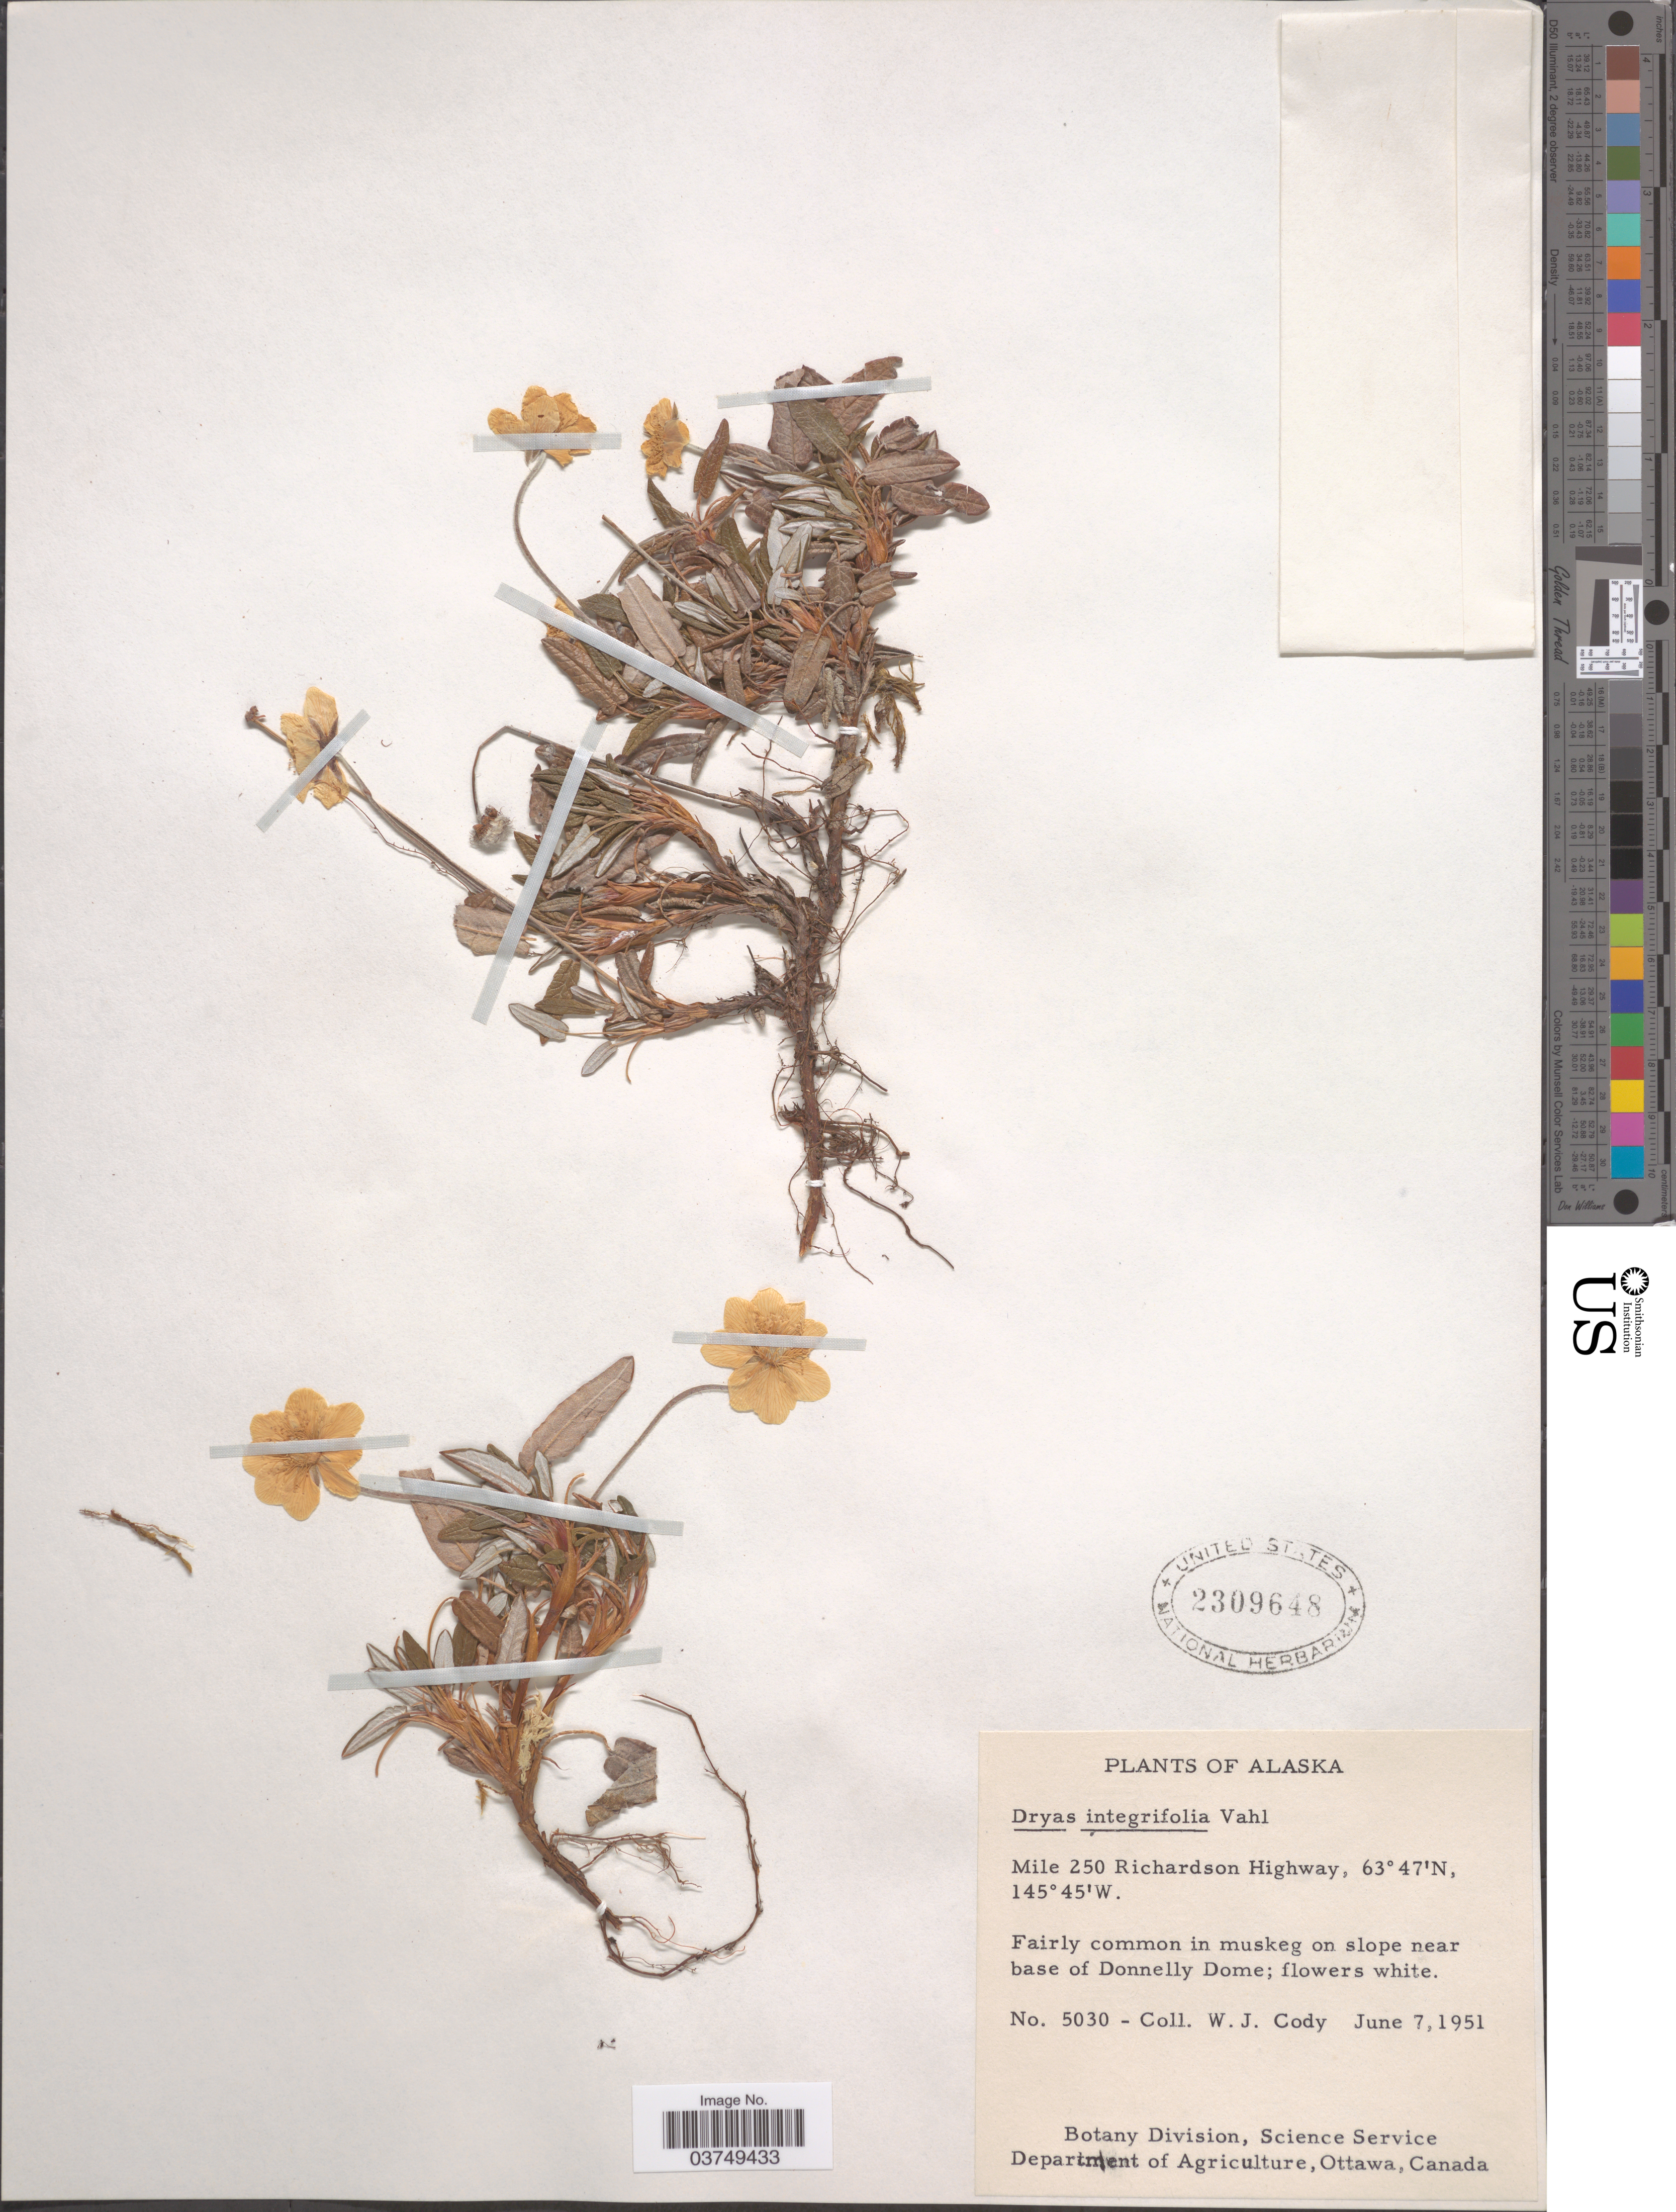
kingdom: Plantae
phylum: Tracheophyta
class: Magnoliopsida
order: Rosales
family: Rosaceae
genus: Dryas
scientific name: Dryas integrifolia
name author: Vahl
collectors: W. Cody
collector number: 5030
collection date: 1951-06-07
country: United States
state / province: Alaska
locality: Mile 250 Richardson Highway. In muskeg on slope near base of Donnelly Dome.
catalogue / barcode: US 2309648